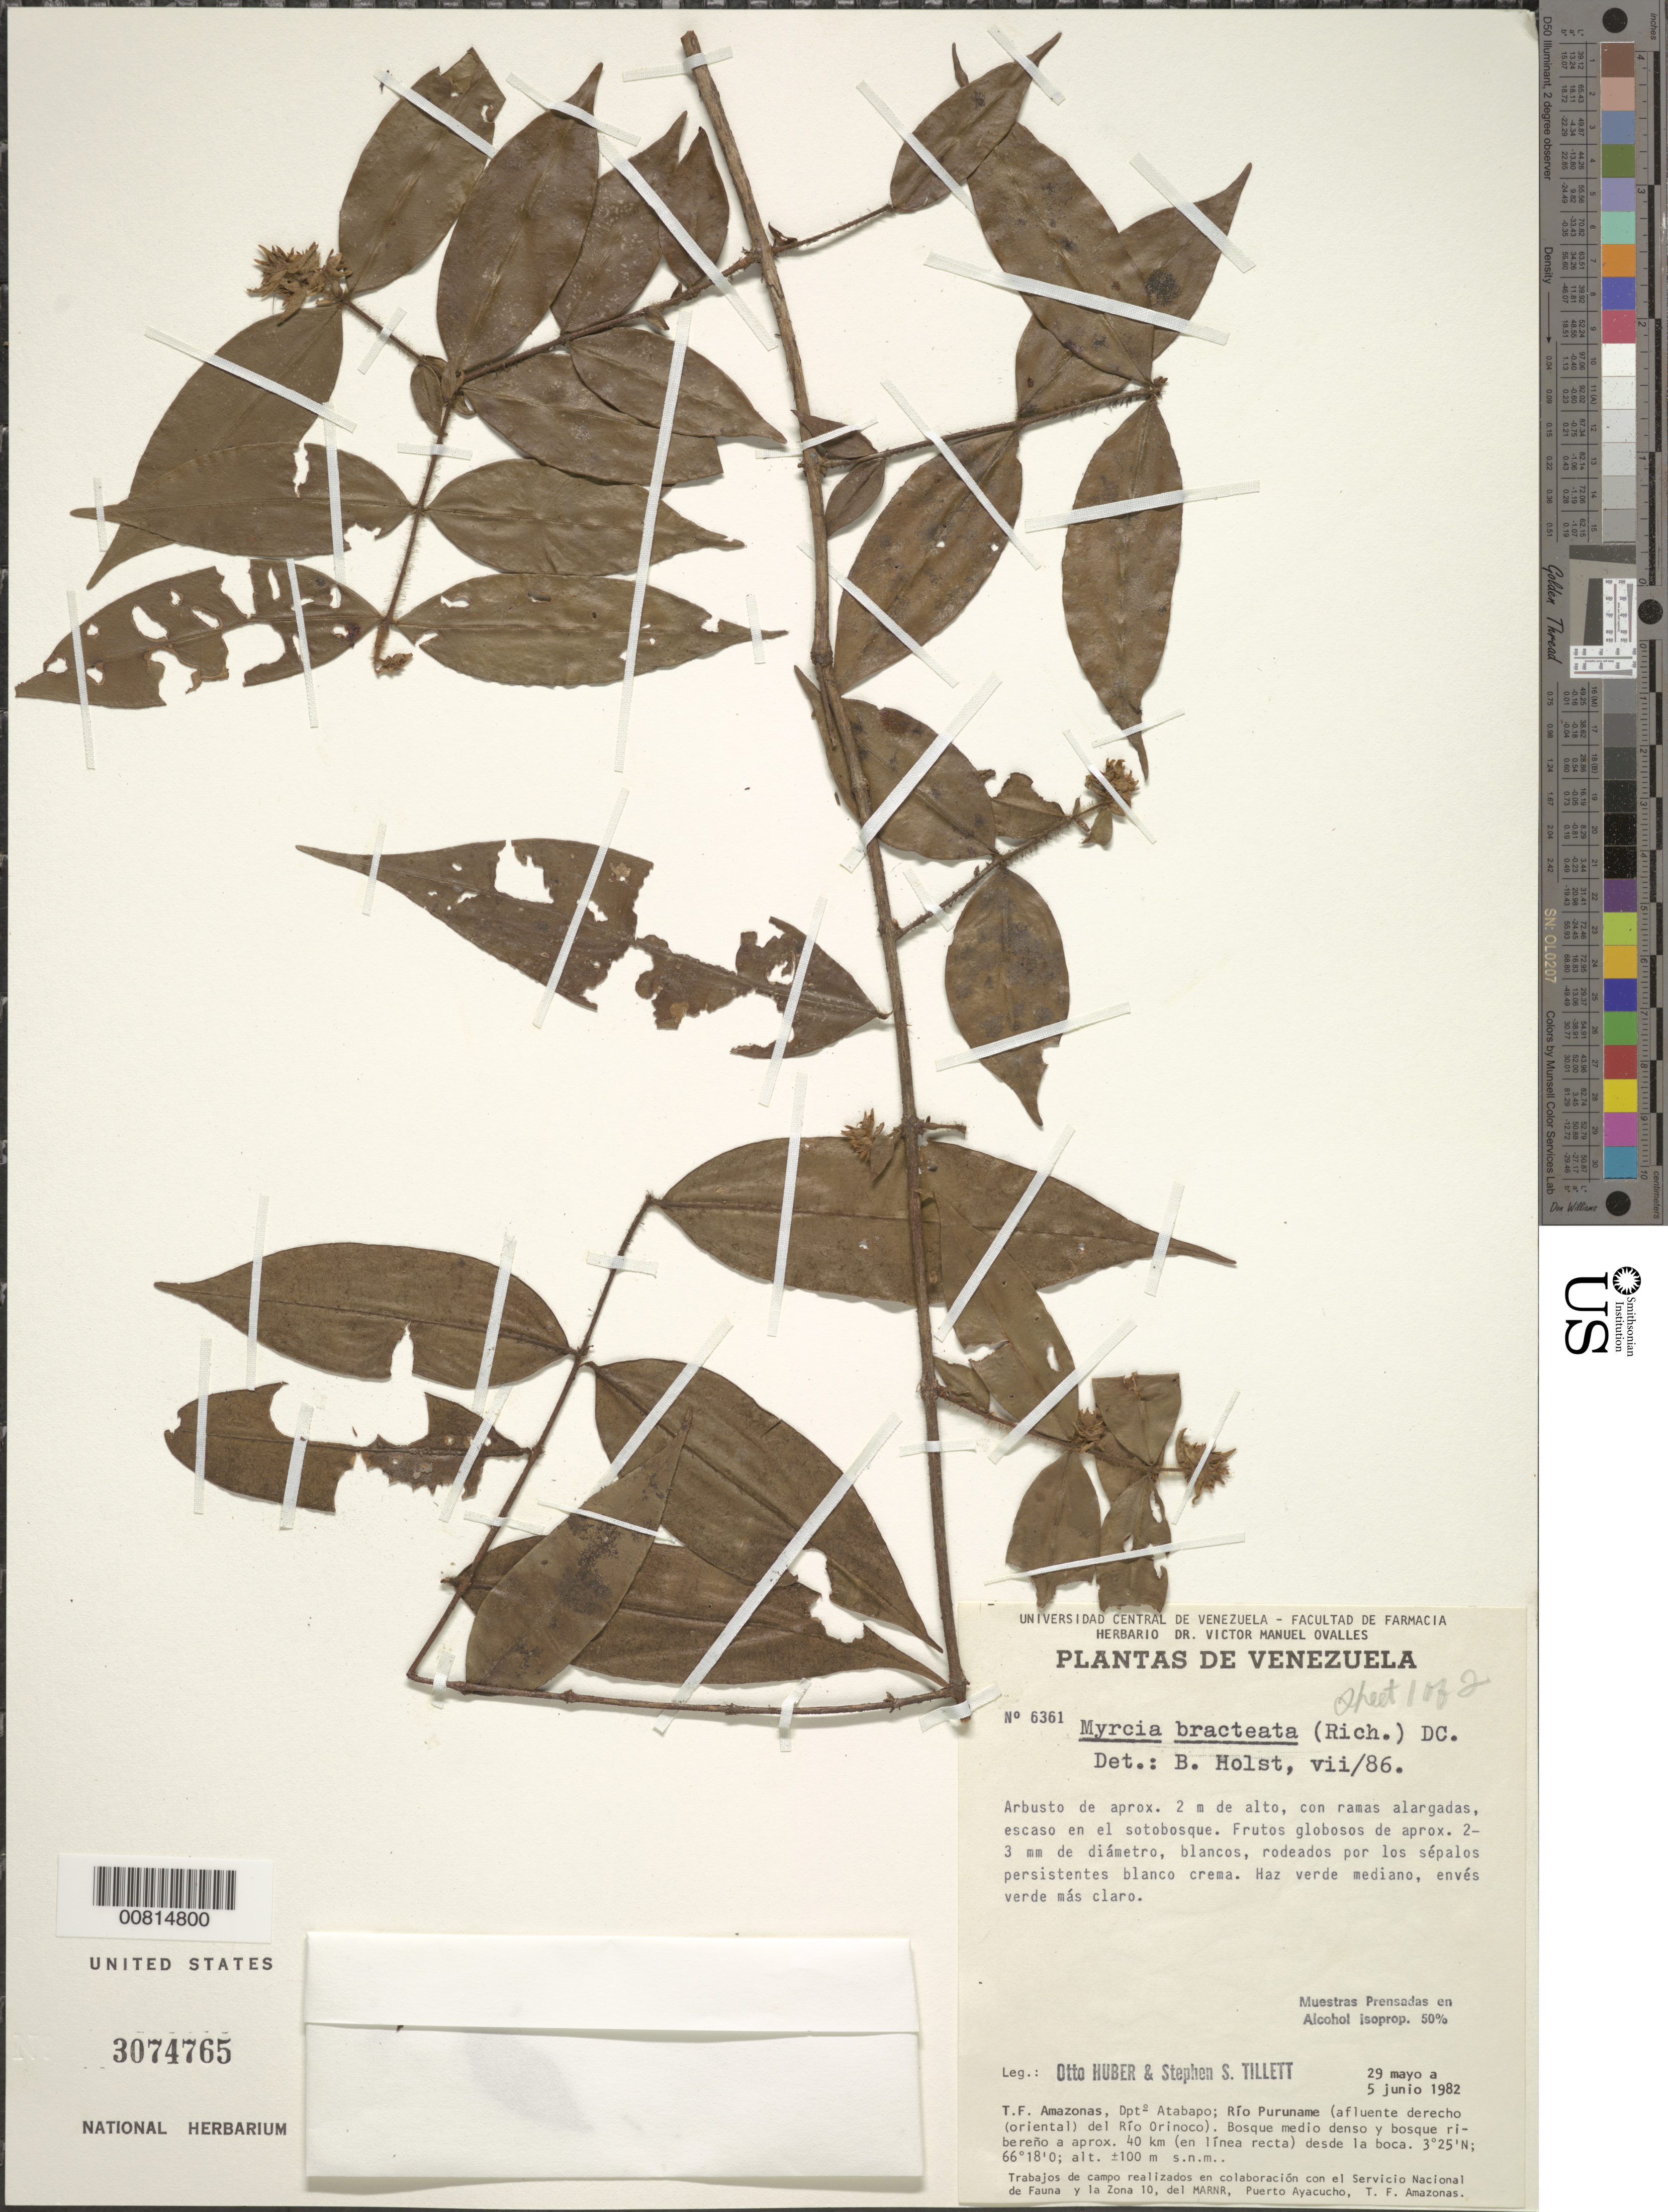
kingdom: Plantae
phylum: Tracheophyta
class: Magnoliopsida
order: Myrtales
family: Myrtaceae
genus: Myrcia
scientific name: Myrcia bracteata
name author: (Rich.) DC.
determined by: Holst, Bruce K.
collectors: O. Huber & S. S. Tillett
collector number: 6361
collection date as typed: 29-May-82 to 5-Jun-82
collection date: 1982-05-29/1982-06-05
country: Venezuela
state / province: Amazonas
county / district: Atabapo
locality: Río Puruname, a aprox 40 km desde la boca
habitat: Sotobosque; bosque medio denso y boque ribereno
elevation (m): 100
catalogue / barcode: US 3074765